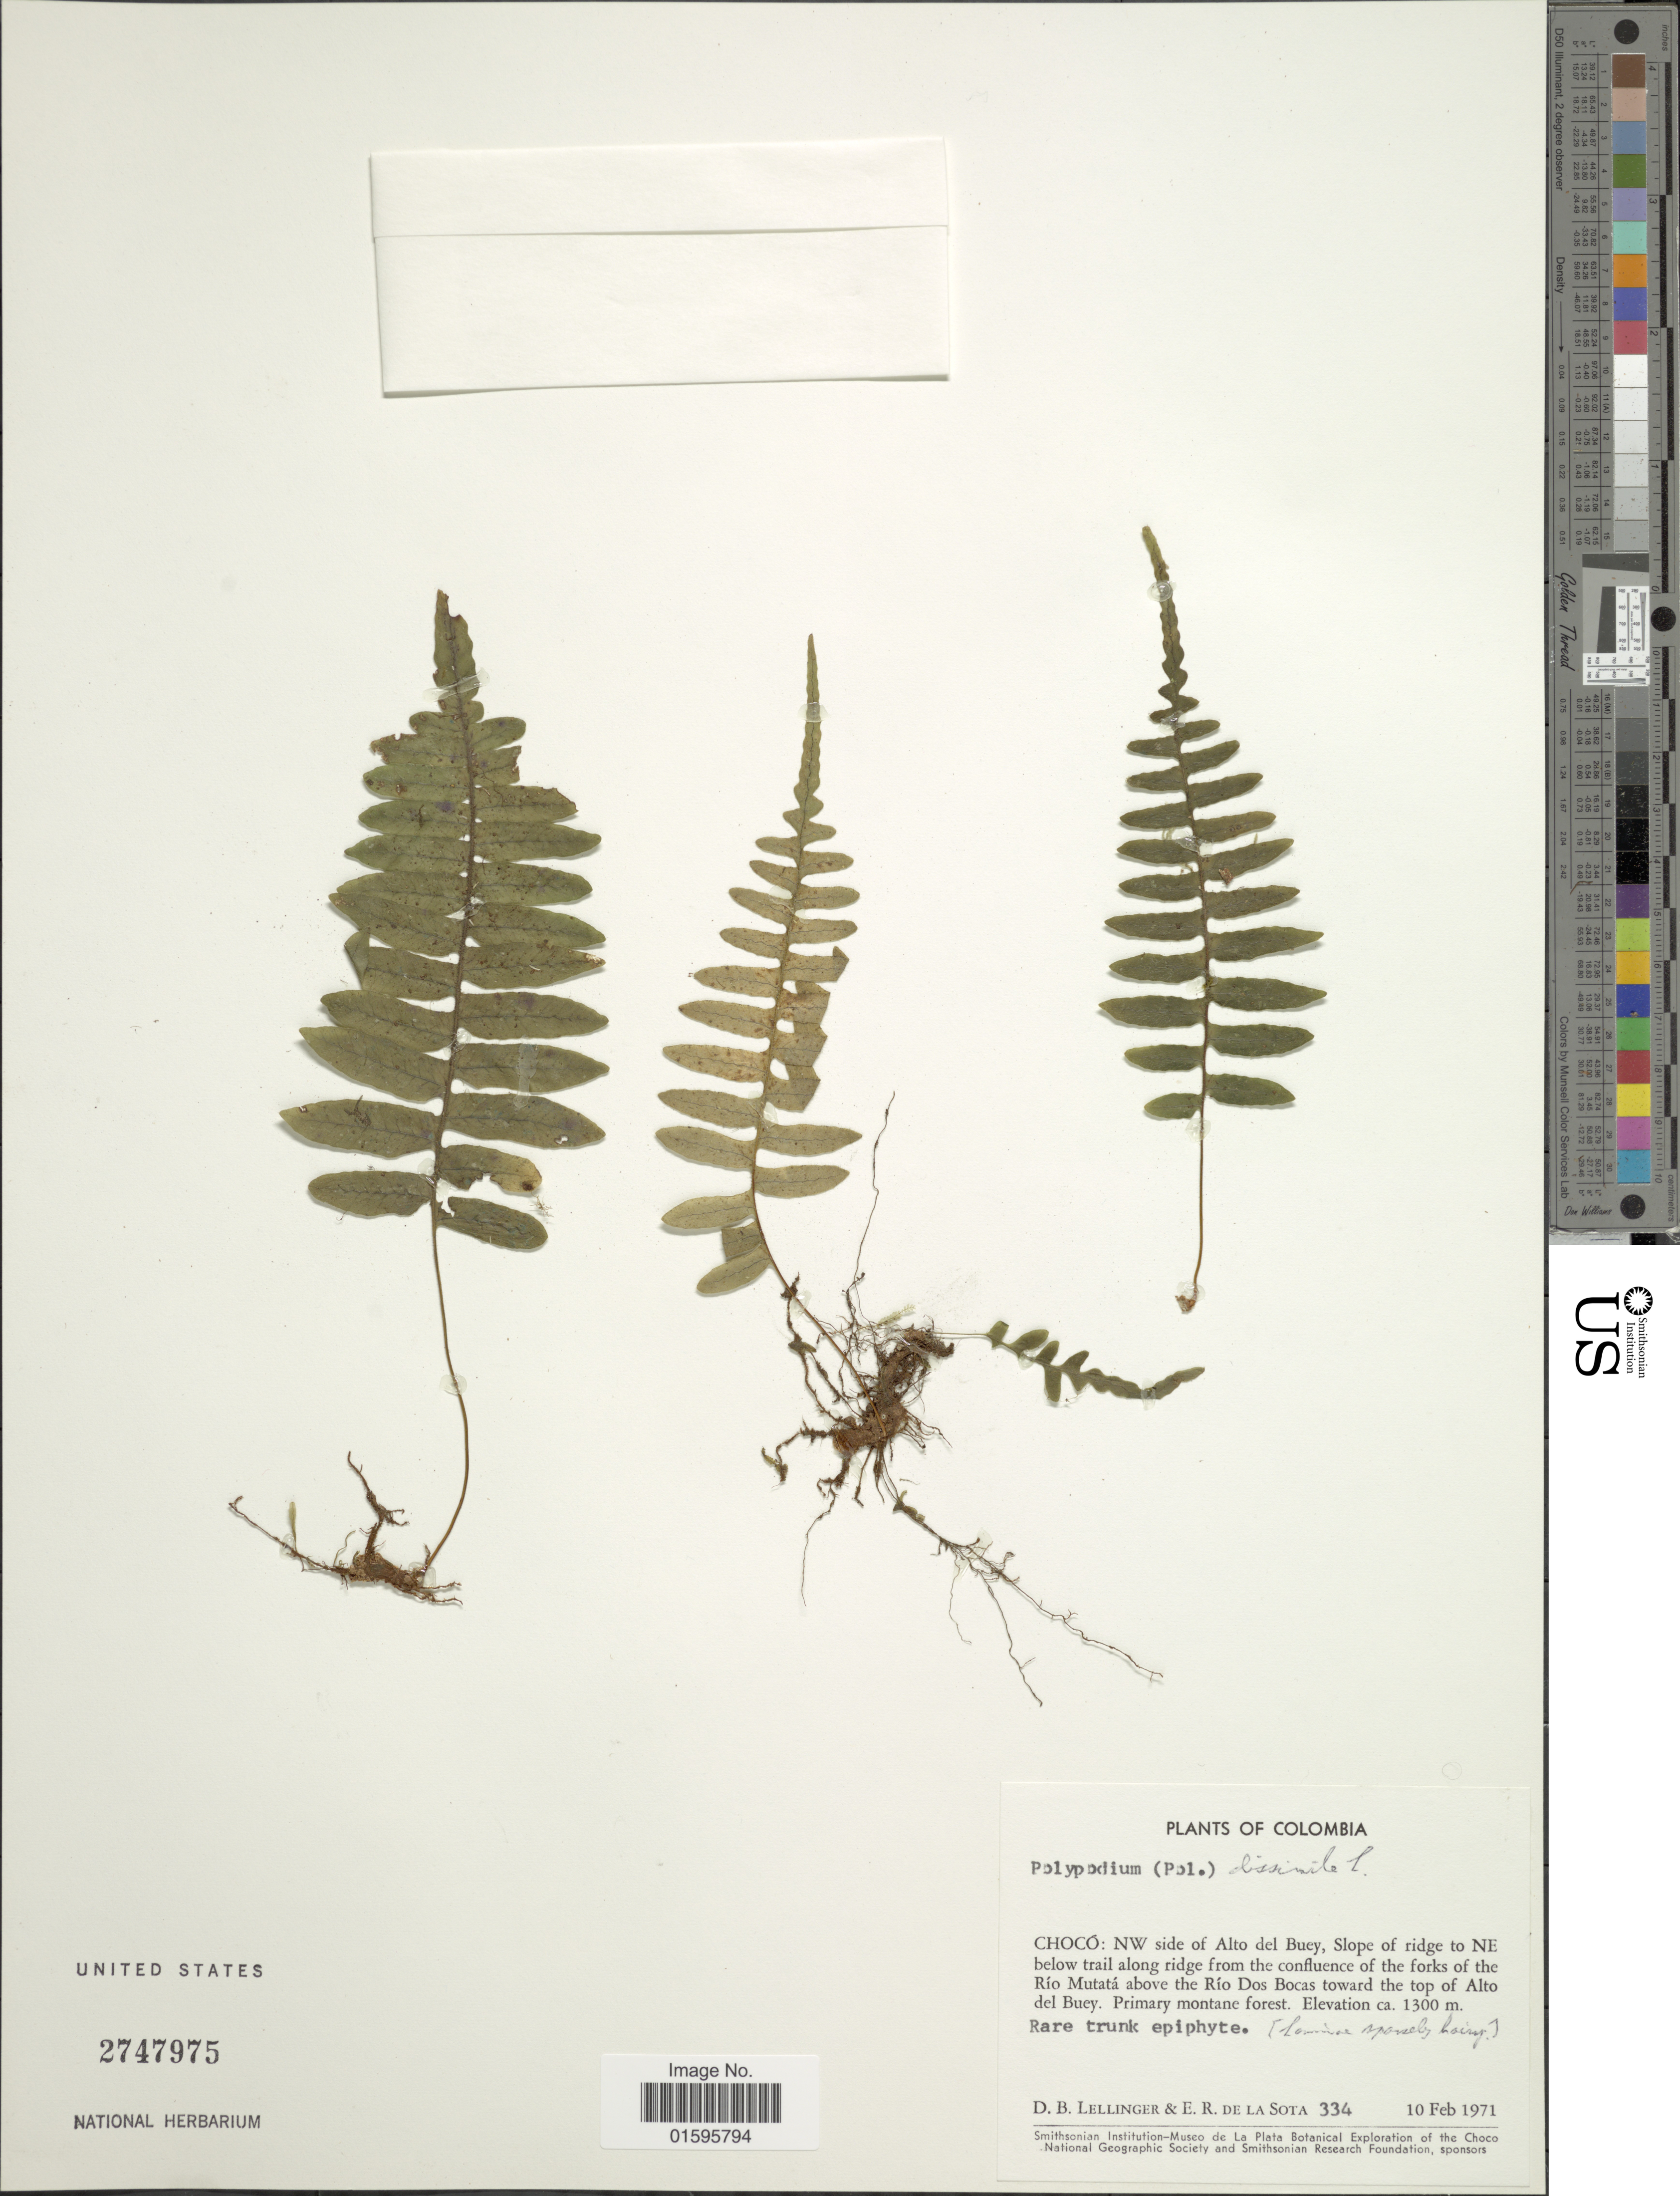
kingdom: Plantae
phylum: Tracheophyta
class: Polypodiopsida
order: Polypodiales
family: Polypodiaceae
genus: Polypodium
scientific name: Polypodium dulce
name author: Poir.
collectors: D. B. Lellinger & E. R. de la Sota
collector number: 334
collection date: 1971-02-10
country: Colombia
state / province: Chocó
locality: Choco: NW side of Alto del Buey, slope of ridge to NE below trail along ridge from the confkuence of the forks of the Rio Mutata above the Rio Dos Bocas toward the top of Alto del Buey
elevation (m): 1300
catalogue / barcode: US 2747975